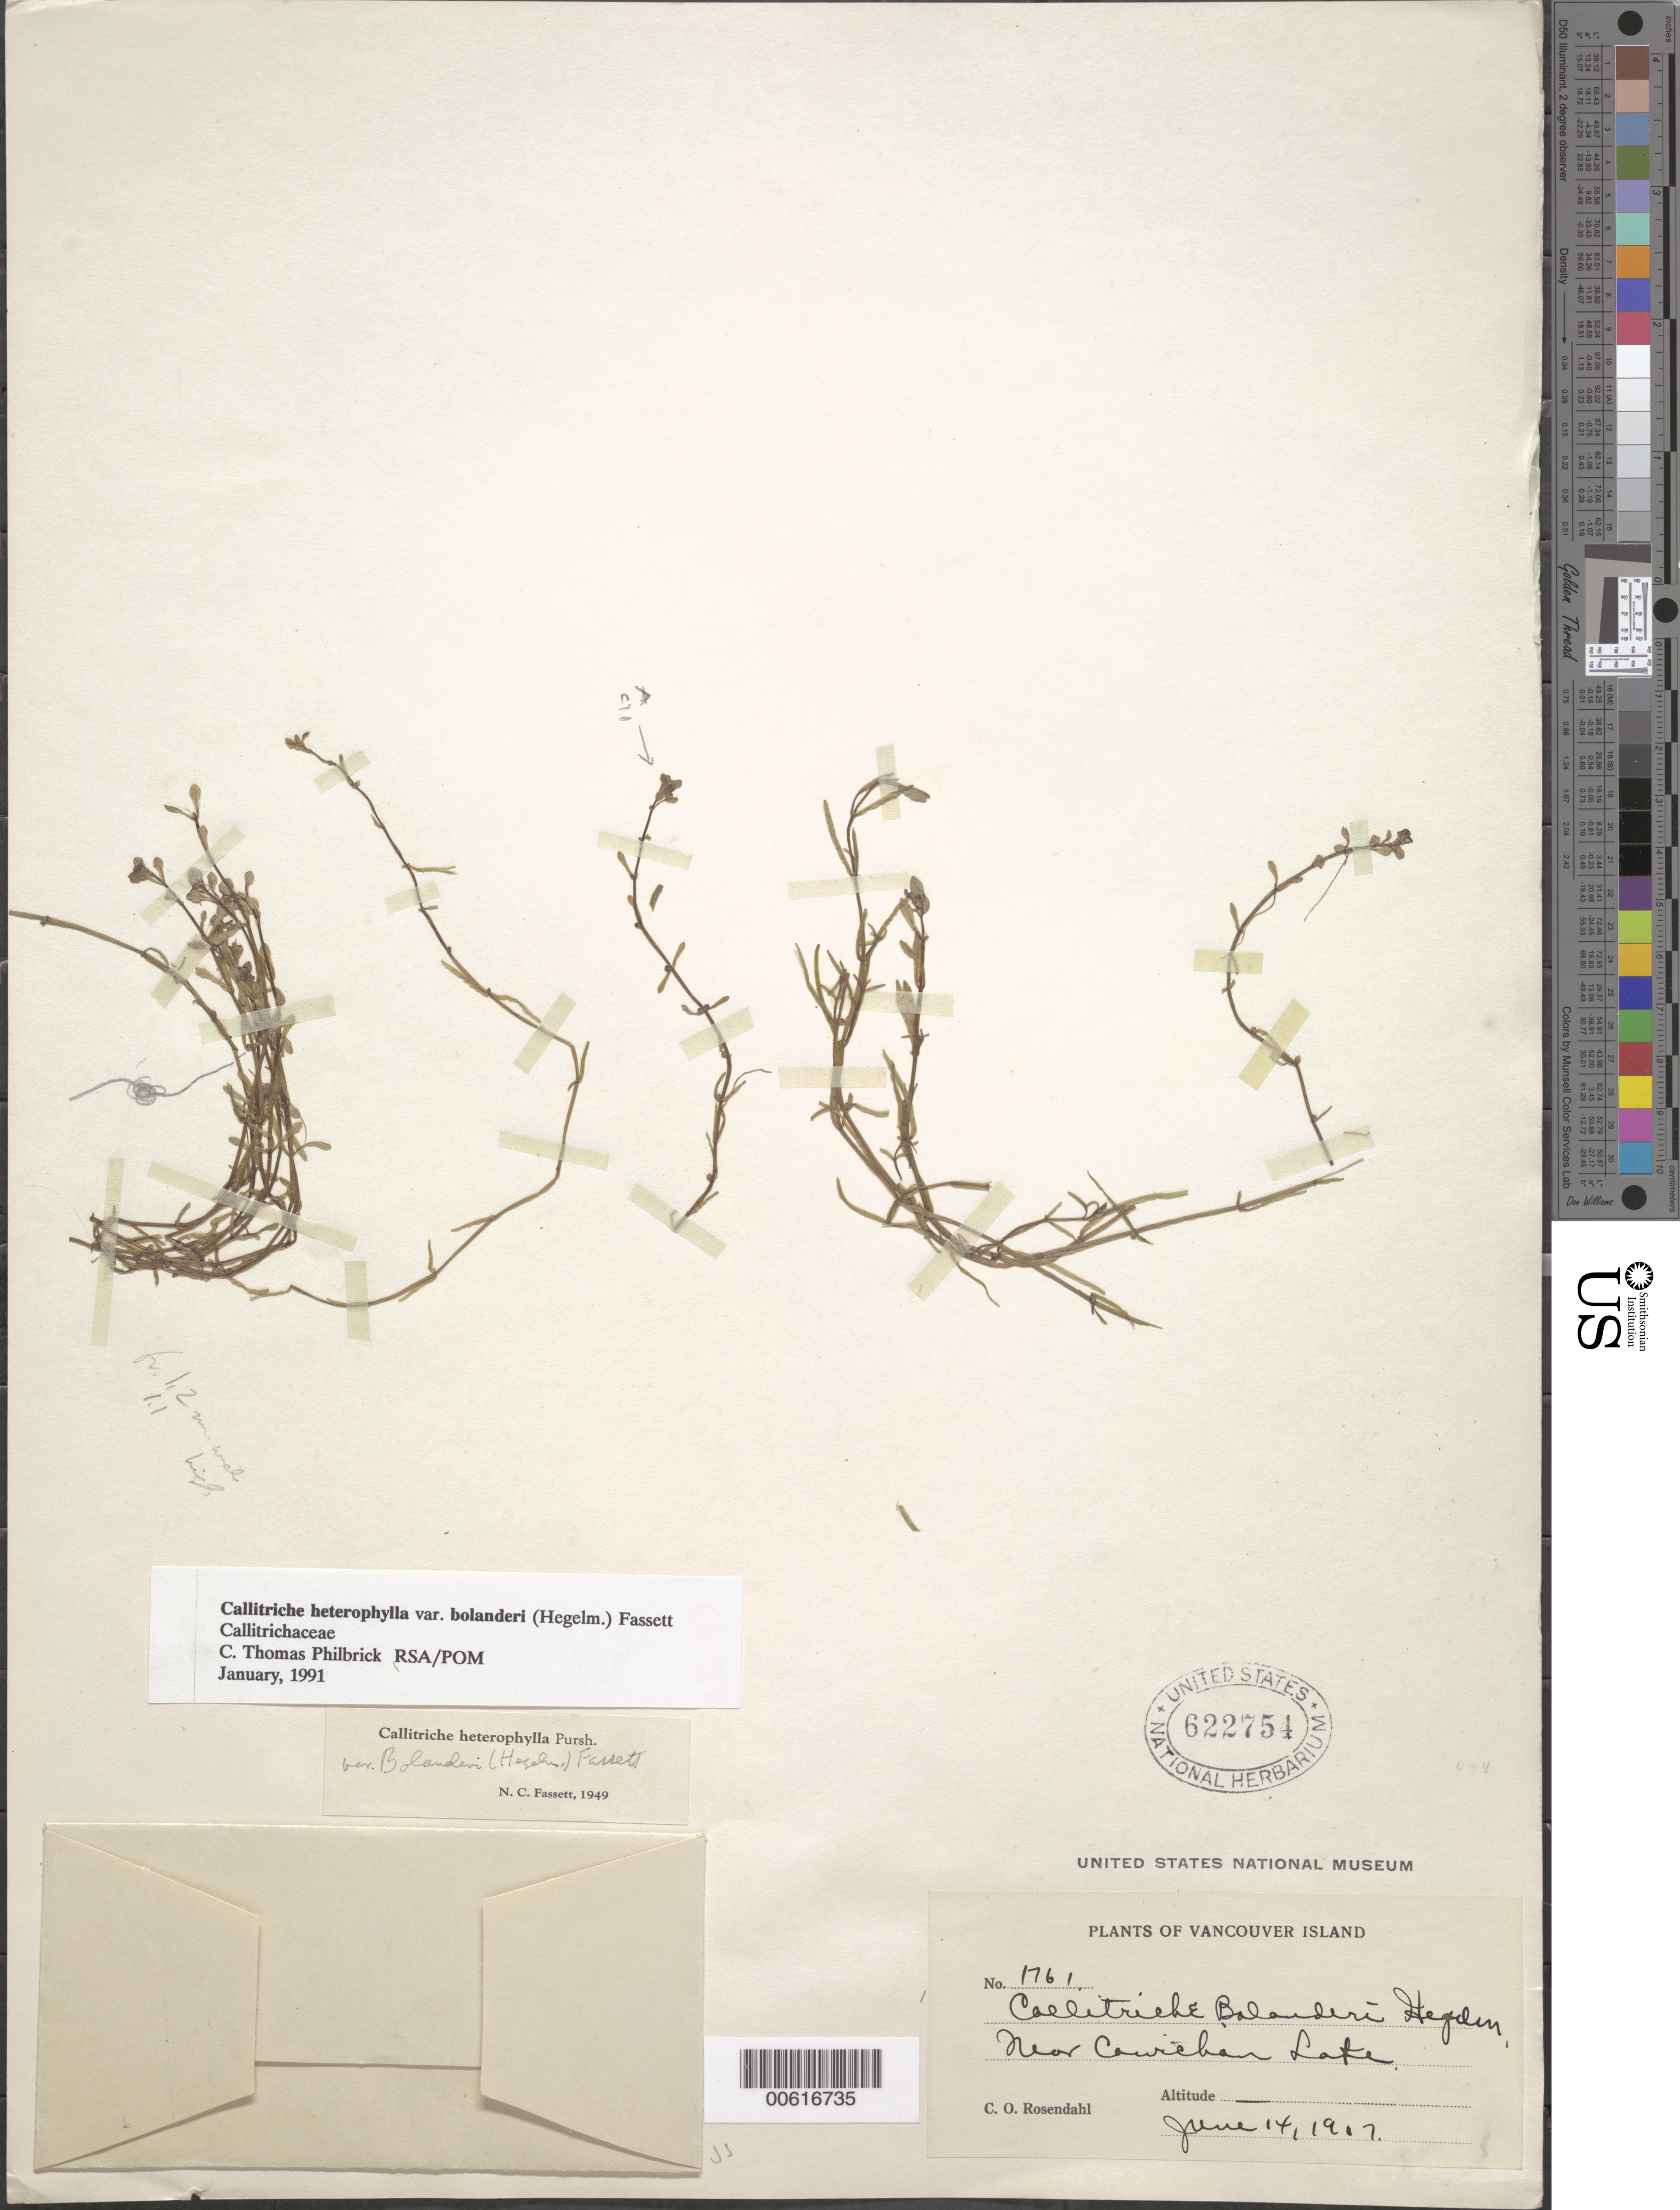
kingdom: Plantae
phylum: Tracheophyta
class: Magnoliopsida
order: Lamiales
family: Plantaginaceae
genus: Callitriche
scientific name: Callitriche heterophylla var. bolanderi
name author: (Hegelm.) Fassett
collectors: C. O. Rosendahl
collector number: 1761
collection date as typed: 14 Jun 1917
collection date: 1917-06-14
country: Canada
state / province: British Columbia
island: Vancouver Island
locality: Near Couchan Lake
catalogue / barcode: US 622754